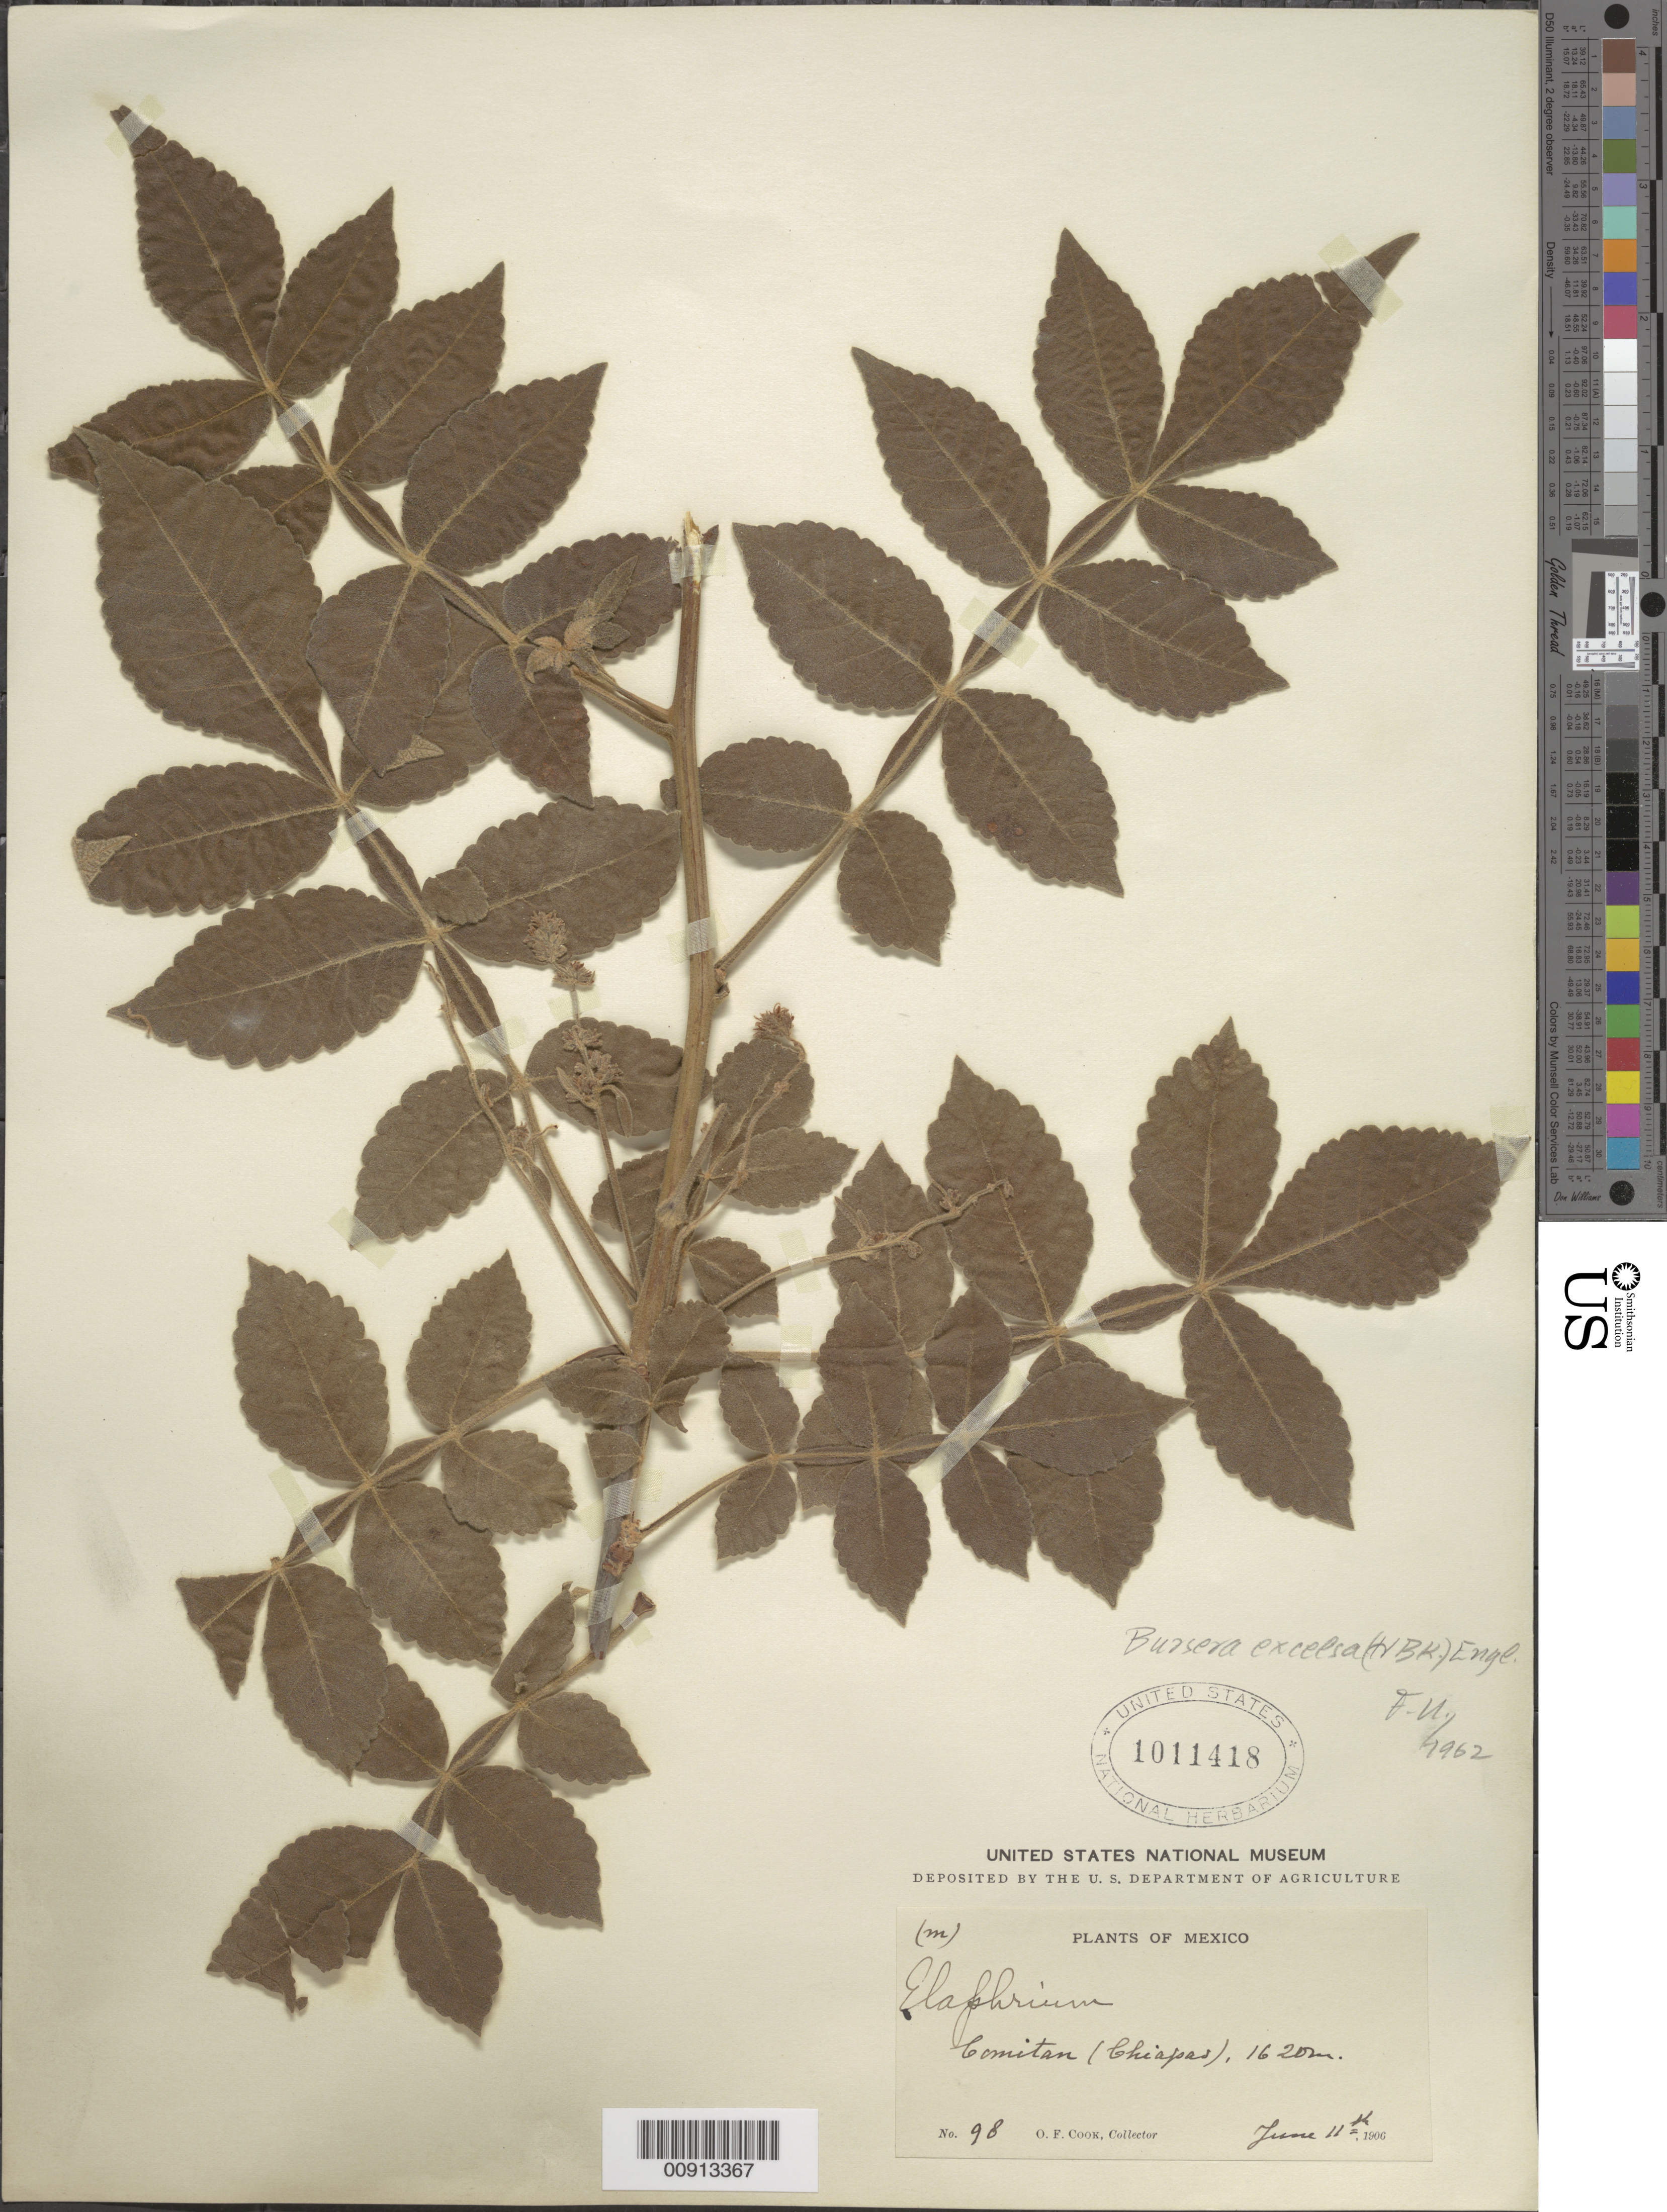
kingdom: Plantae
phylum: Tracheophyta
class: Magnoliopsida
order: Sapindales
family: Burseraceae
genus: Bursera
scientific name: Bursera excelsa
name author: (Kunth) Engl.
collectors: O. F. Cook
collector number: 98 (m)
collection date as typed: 11 Jun 1906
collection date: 1906-06-11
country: Mexico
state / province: Chiapas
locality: Comitán (Chiapas).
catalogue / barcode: US 1011418